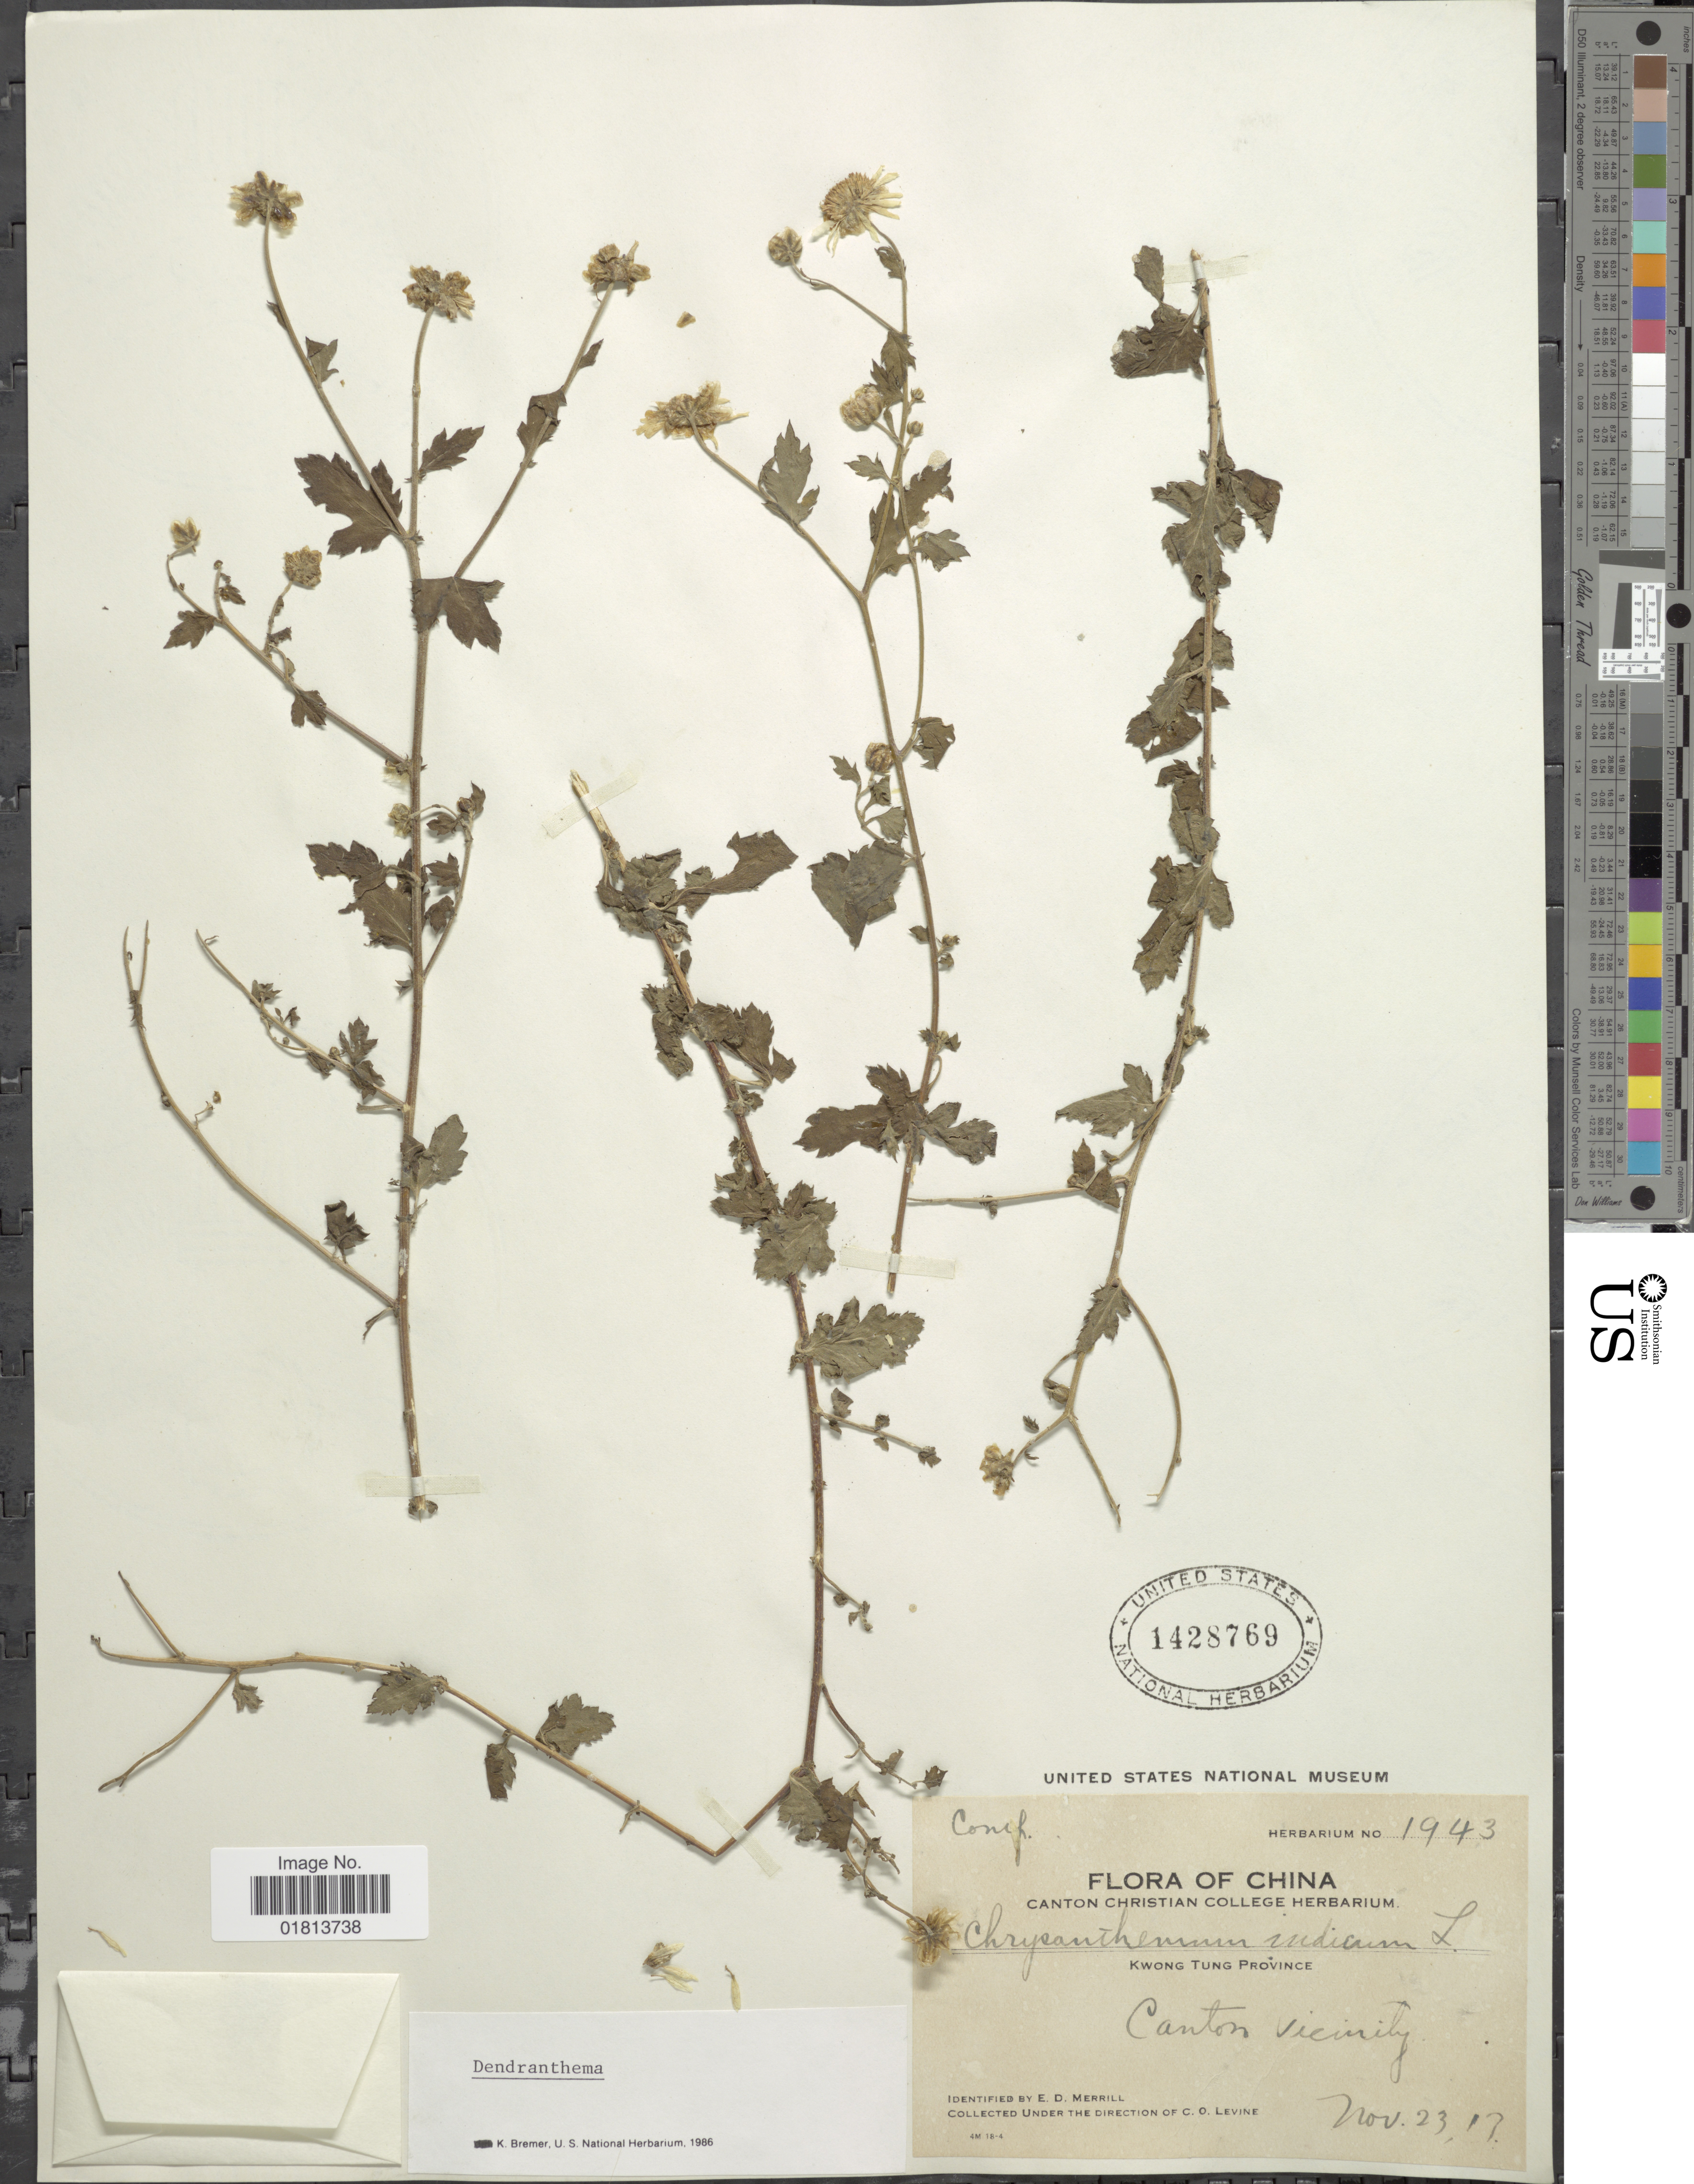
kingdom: Plantae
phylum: Tracheophyta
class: Magnoliopsida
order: Asterales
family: Asteraceae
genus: Dendranthema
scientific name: Dendranthema indicum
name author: (L.) Des Moul.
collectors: E. D. Merrill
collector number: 1943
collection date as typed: Transcribed d/m/y: 23/11/17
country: China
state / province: Guangdong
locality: Kwong Tung Province, Canton Vicinity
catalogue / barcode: US 1428769